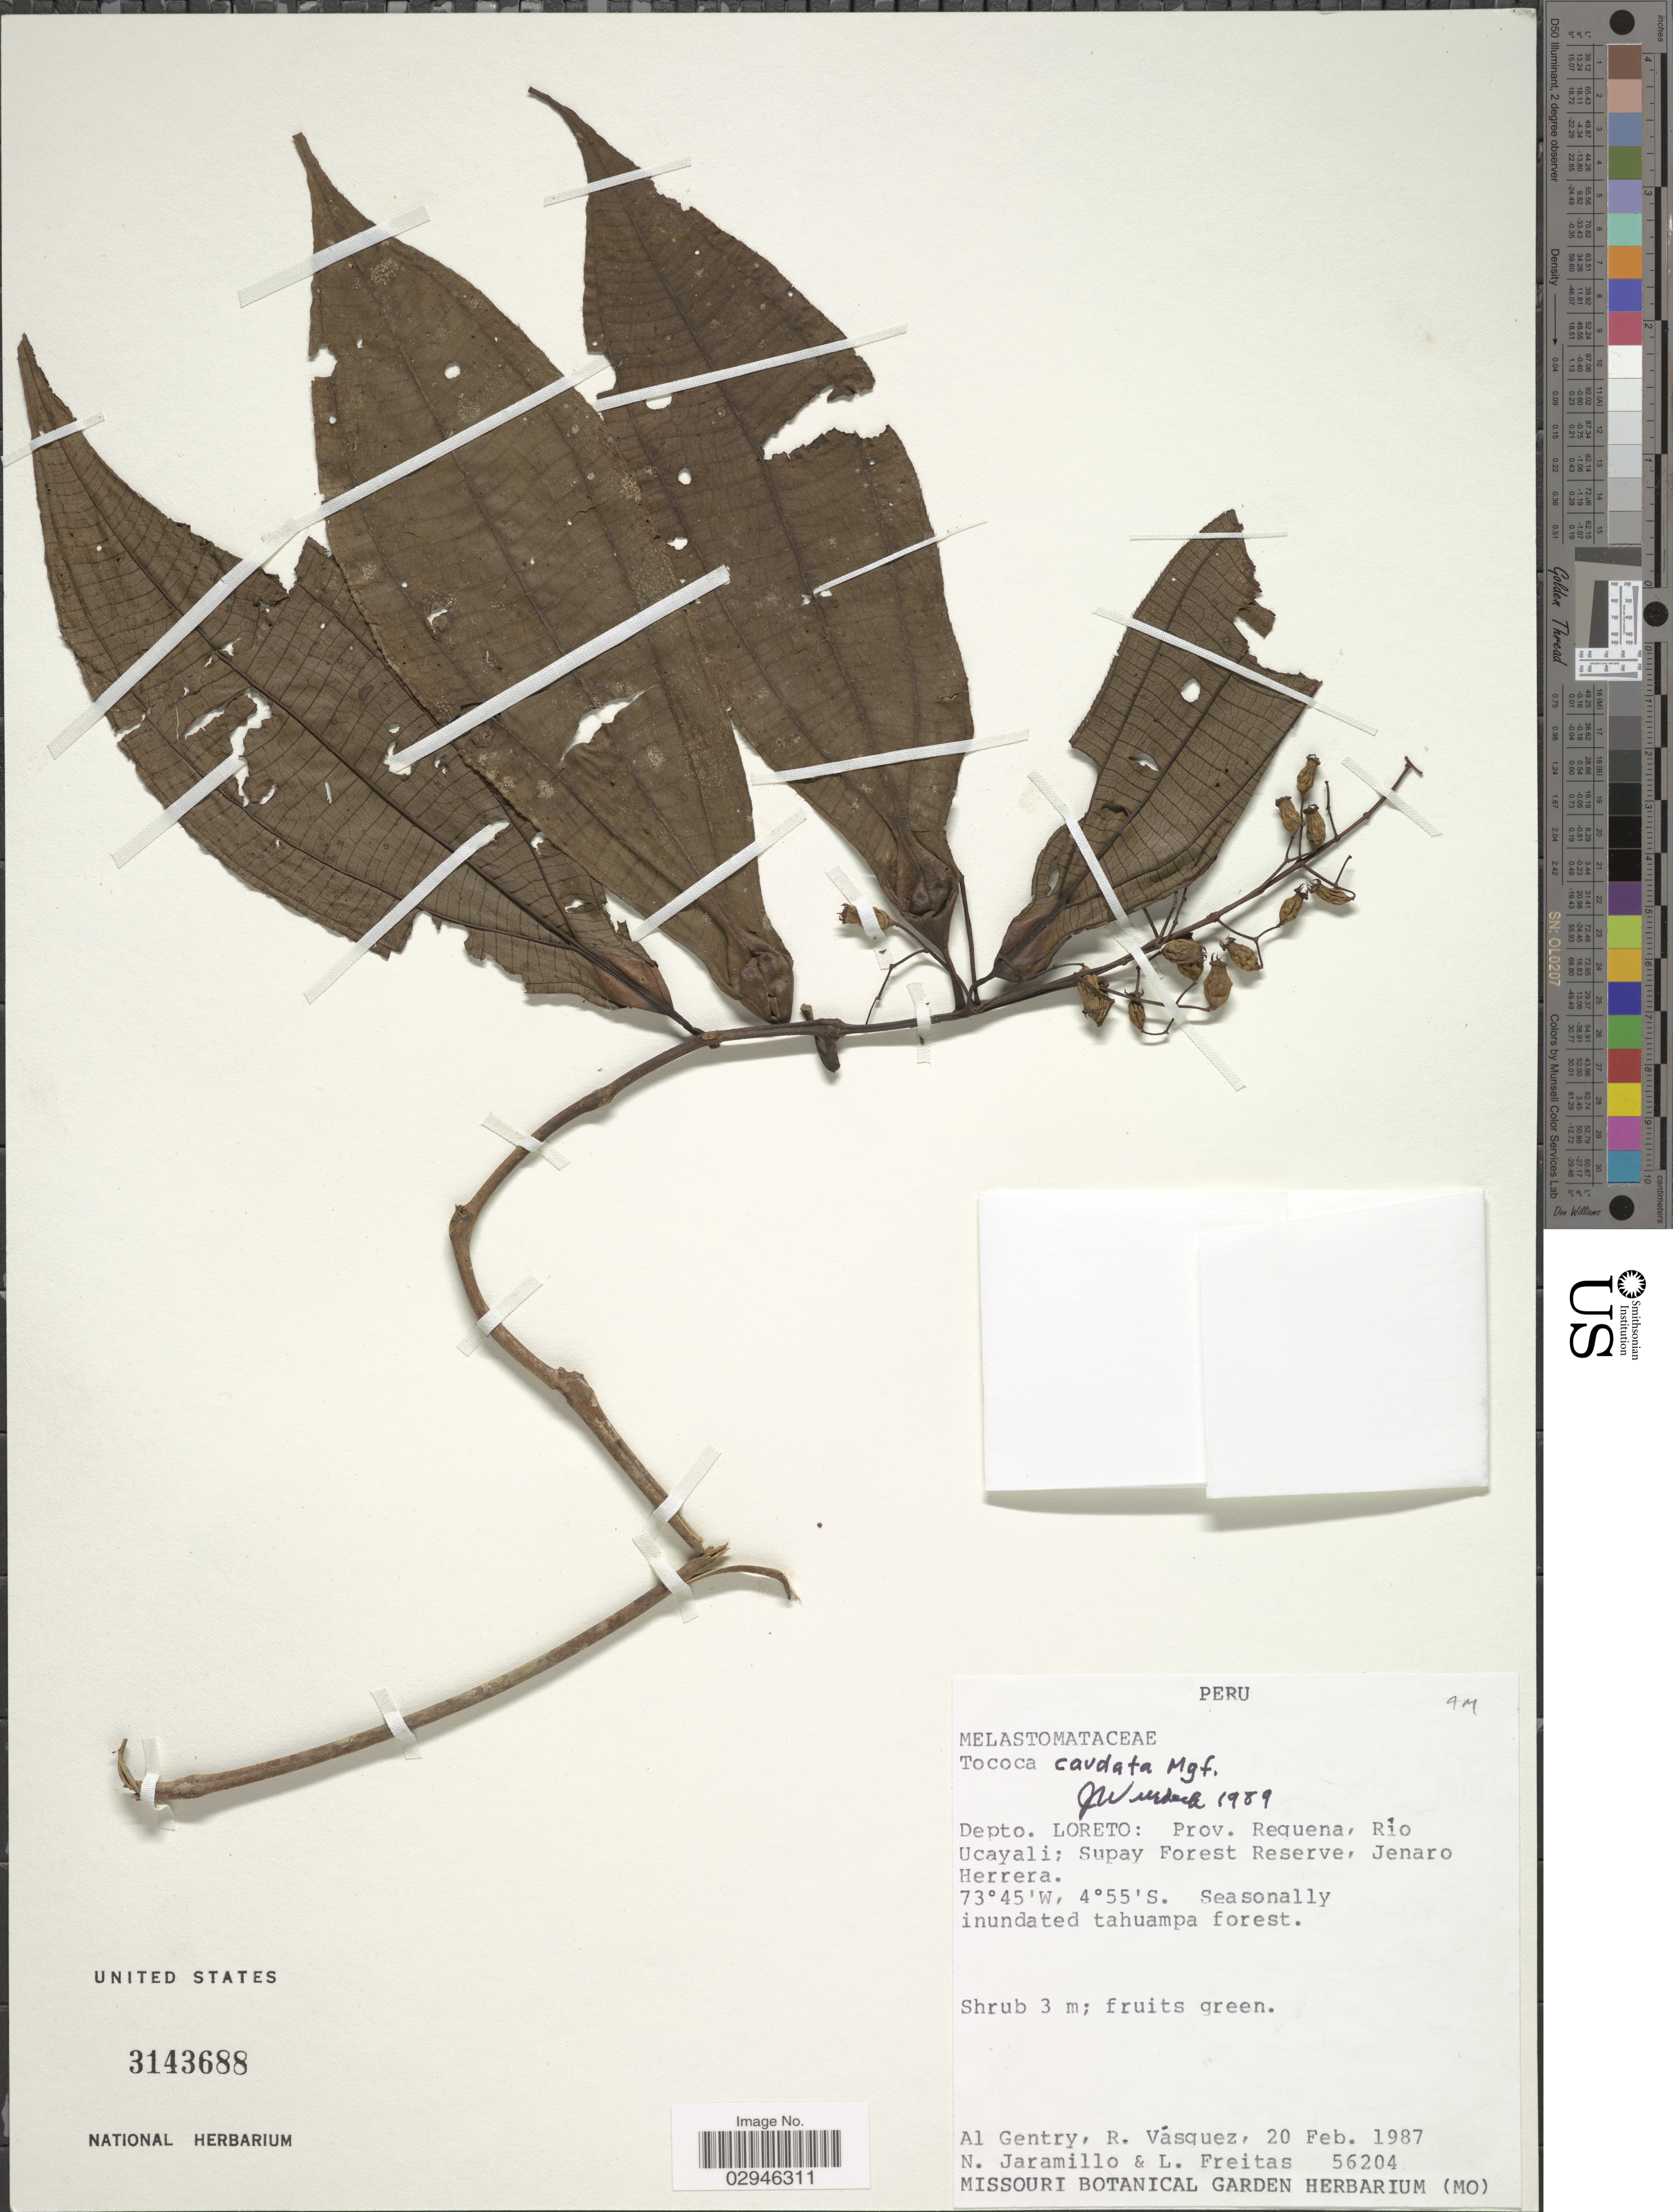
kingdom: Plantae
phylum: Tracheophyta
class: Magnoliopsida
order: Myrtales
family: Melastomataceae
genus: Tococa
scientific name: Tococa caudata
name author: Markgr.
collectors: A. H. Gentry, R. Vásquez, N. Jaramillo & L. Freitas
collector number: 56204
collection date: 1987-02-20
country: Peru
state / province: Loreto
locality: Dept. Loreto: Prov. Requena, Rio Ucayali, Supay Forest Reserve, Jenaro Herrera.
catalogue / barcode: US 3143688